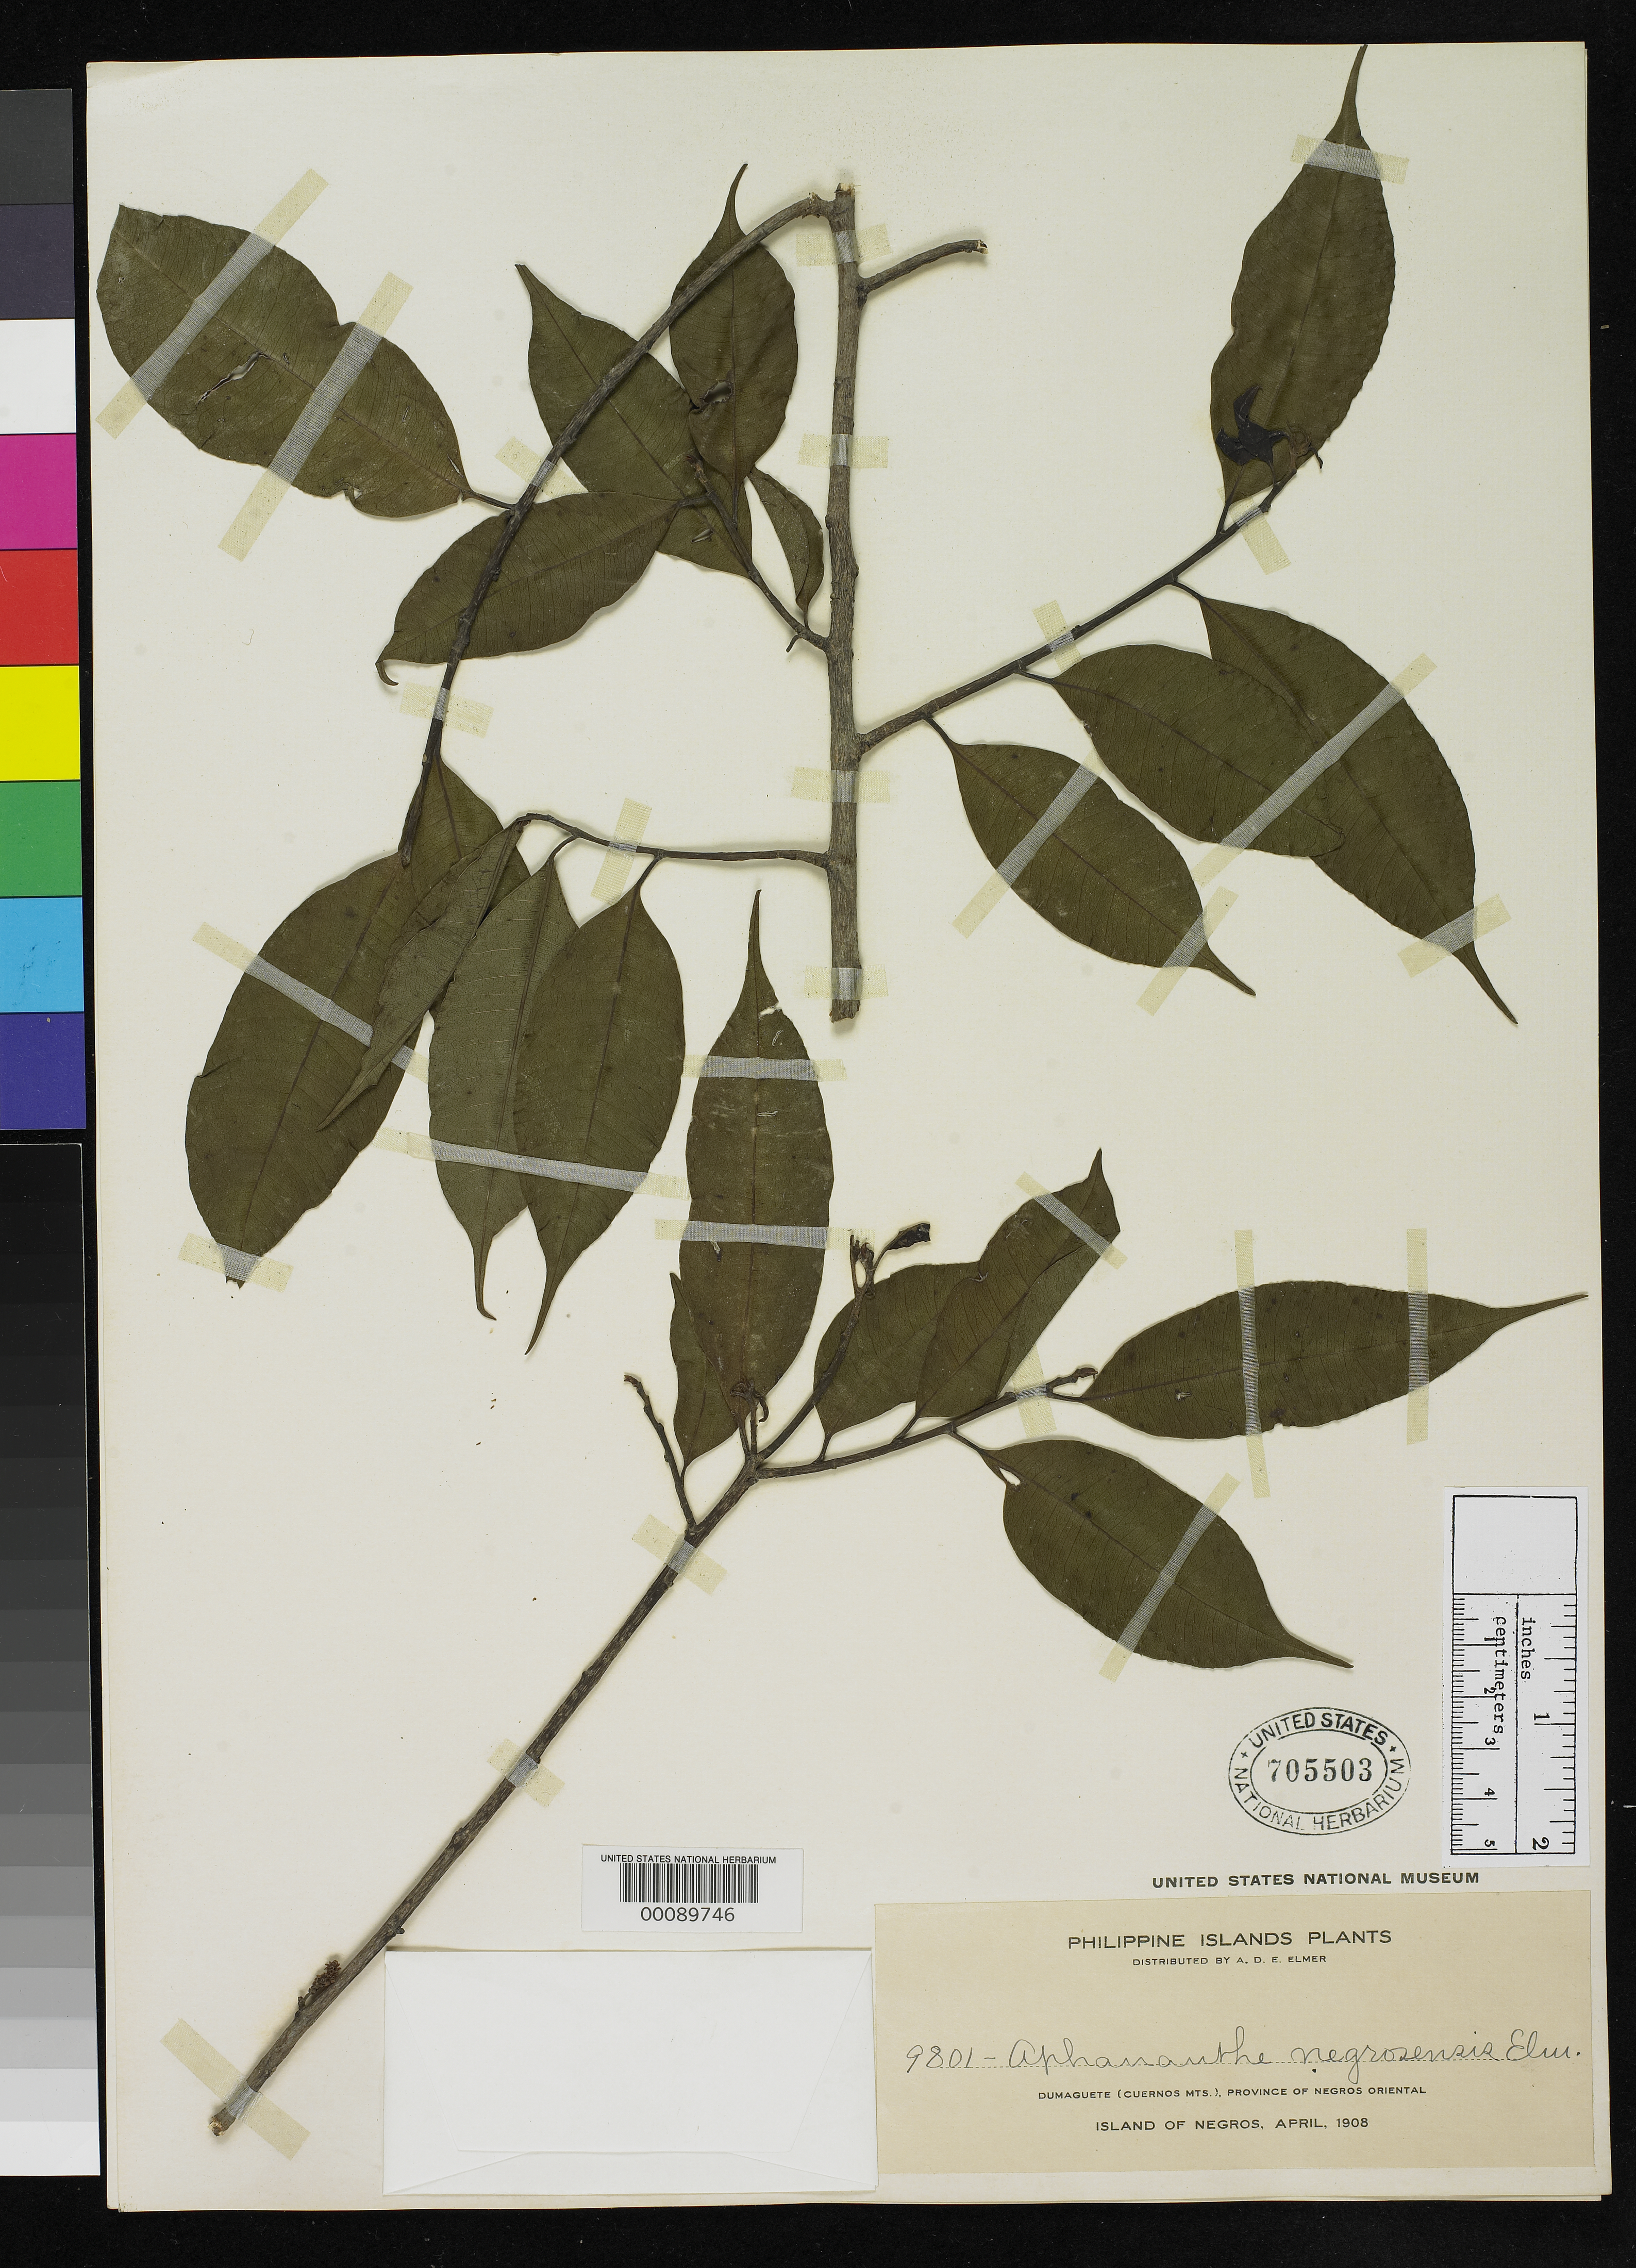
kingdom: Plantae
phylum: Tracheophyta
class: Magnoliopsida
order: Rosales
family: Cannabaceae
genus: Aphananthe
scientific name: Aphananthe negrosensis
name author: Elmer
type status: Isosyntype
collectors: A. D. E. Elmer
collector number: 9801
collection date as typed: Apr 1908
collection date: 1908-04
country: Philippines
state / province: Central Visayas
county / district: Negros Oriental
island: Negros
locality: Cuernos Mts.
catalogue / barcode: US 705503